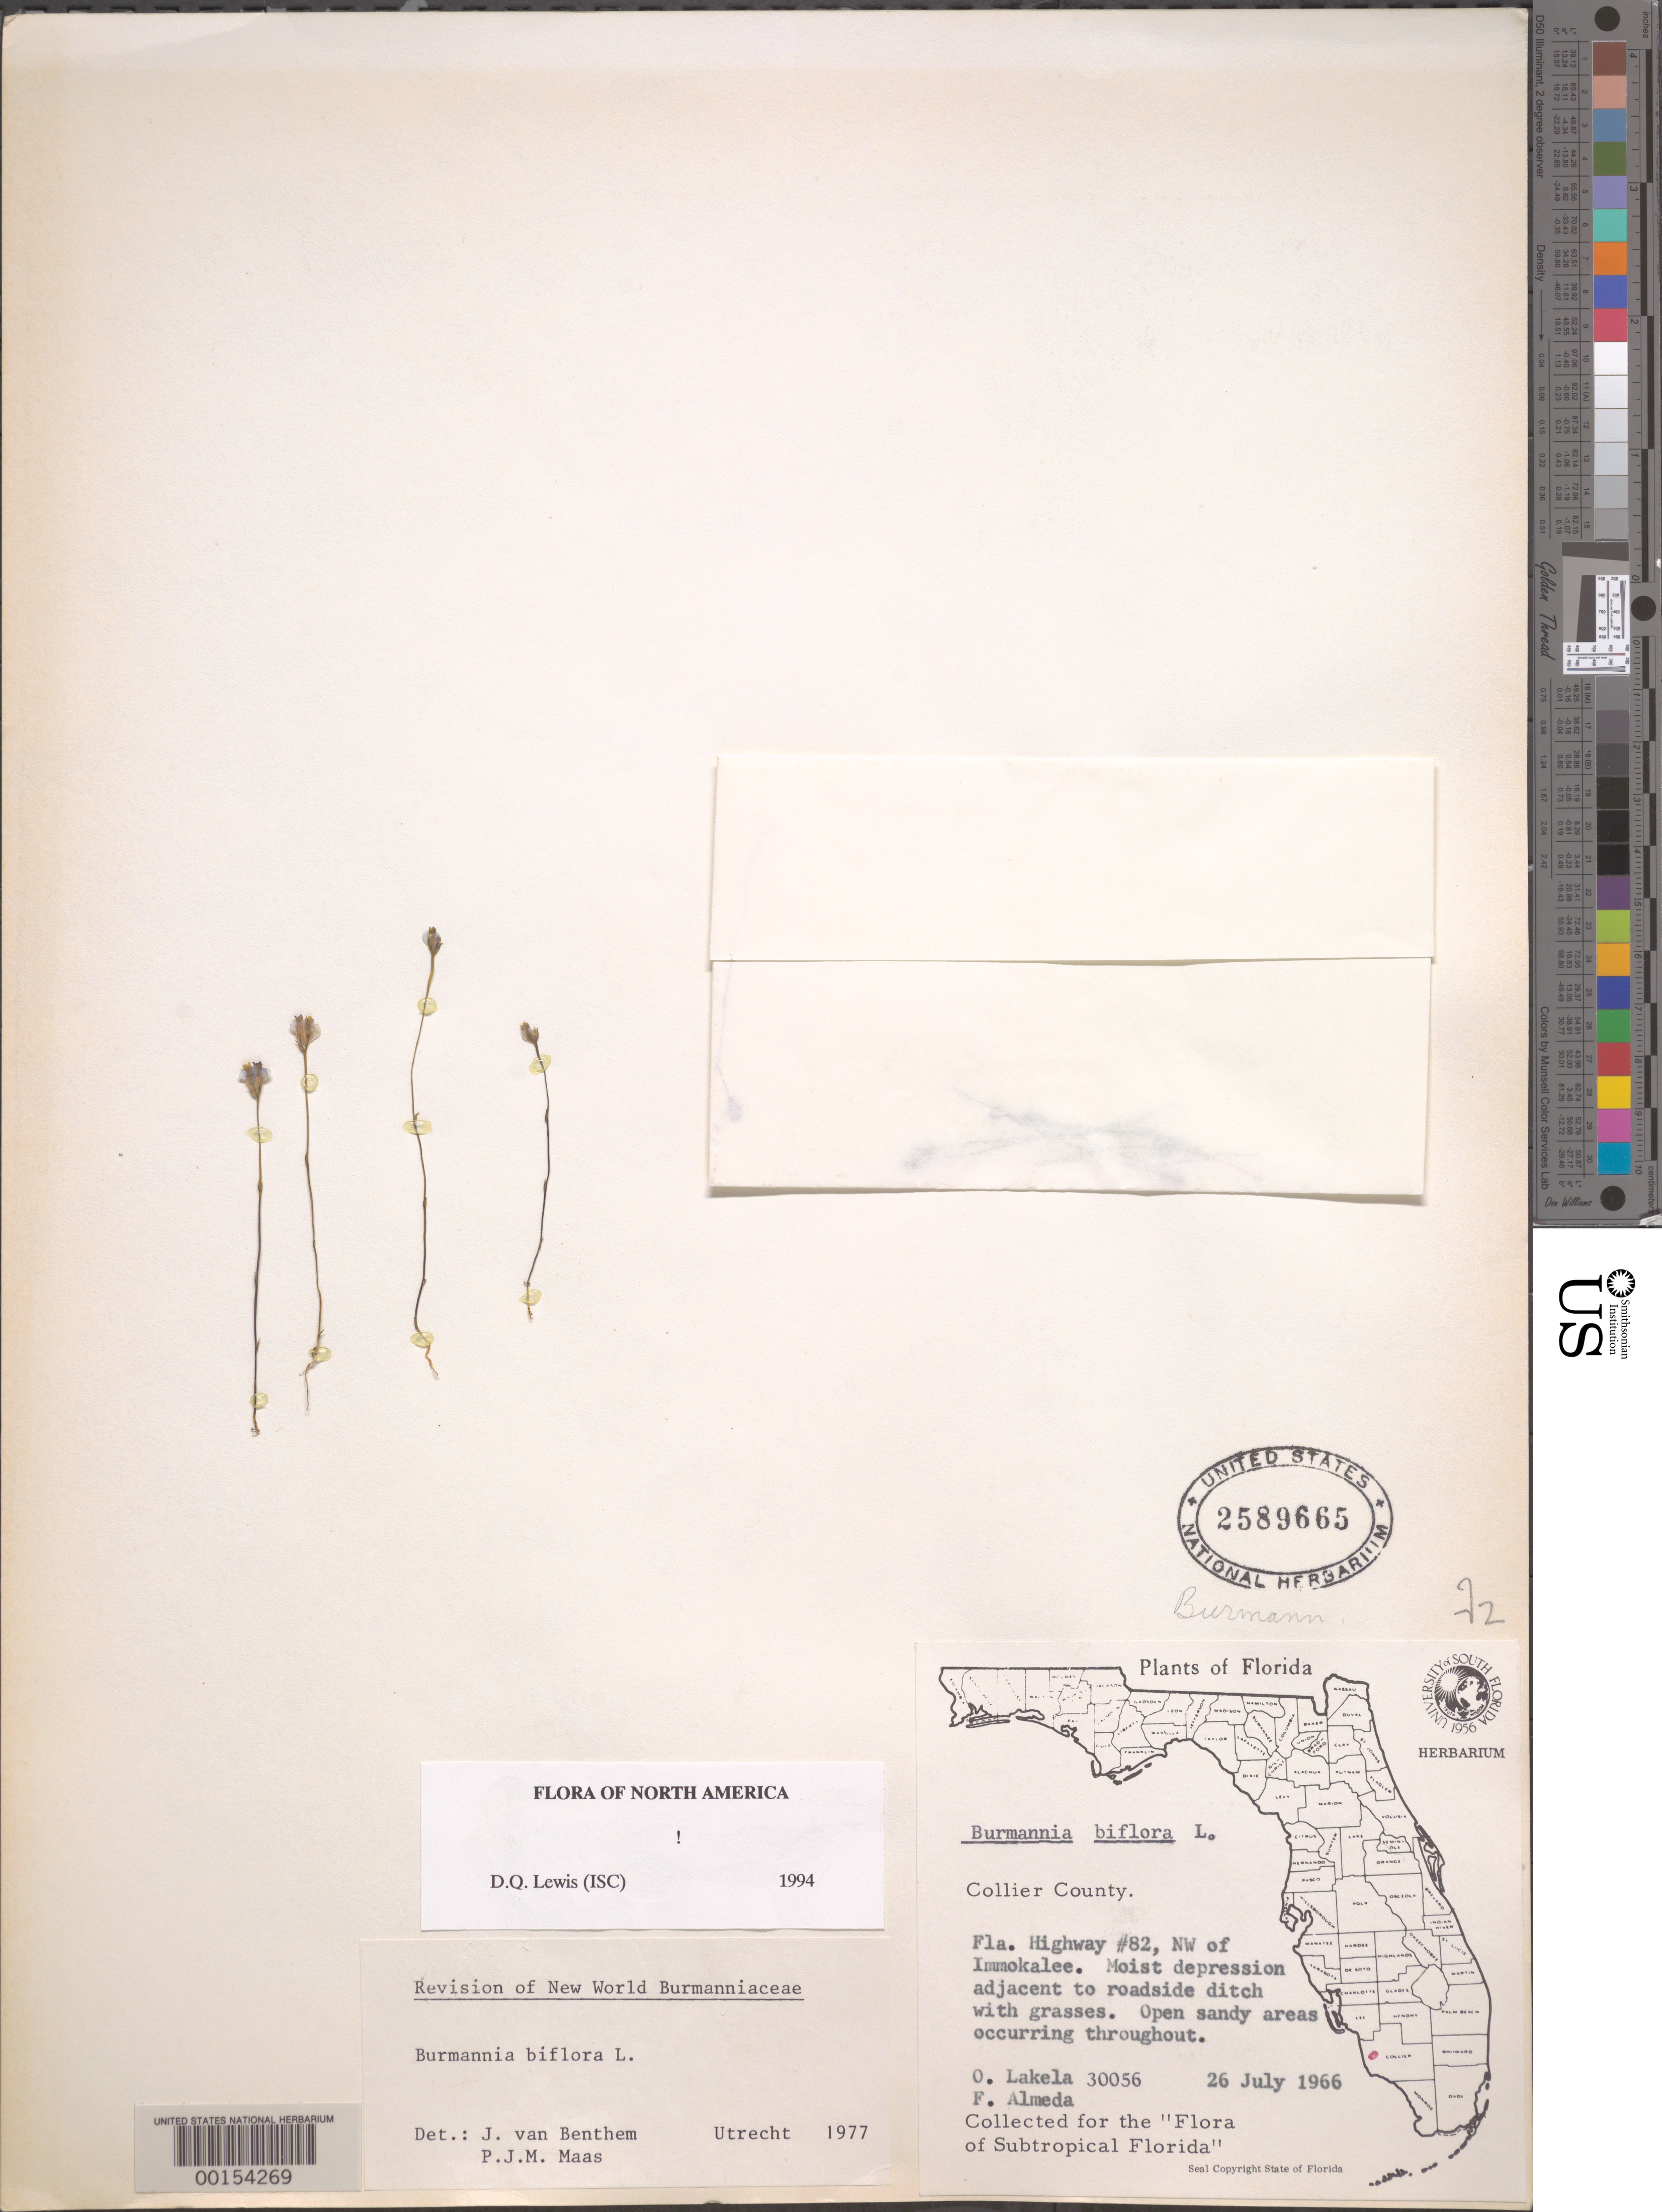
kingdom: Plantae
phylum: Tracheophyta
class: Liliopsida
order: Dioscoreales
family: Burmanniaceae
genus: Burmannia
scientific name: Burmannia biflora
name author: L.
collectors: O. K. Lakela & F. Almeda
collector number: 30056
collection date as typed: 26 Jul 1966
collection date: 1966-07-26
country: United States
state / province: Florida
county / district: Collier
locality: Nw of immokalee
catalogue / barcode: US 2589665